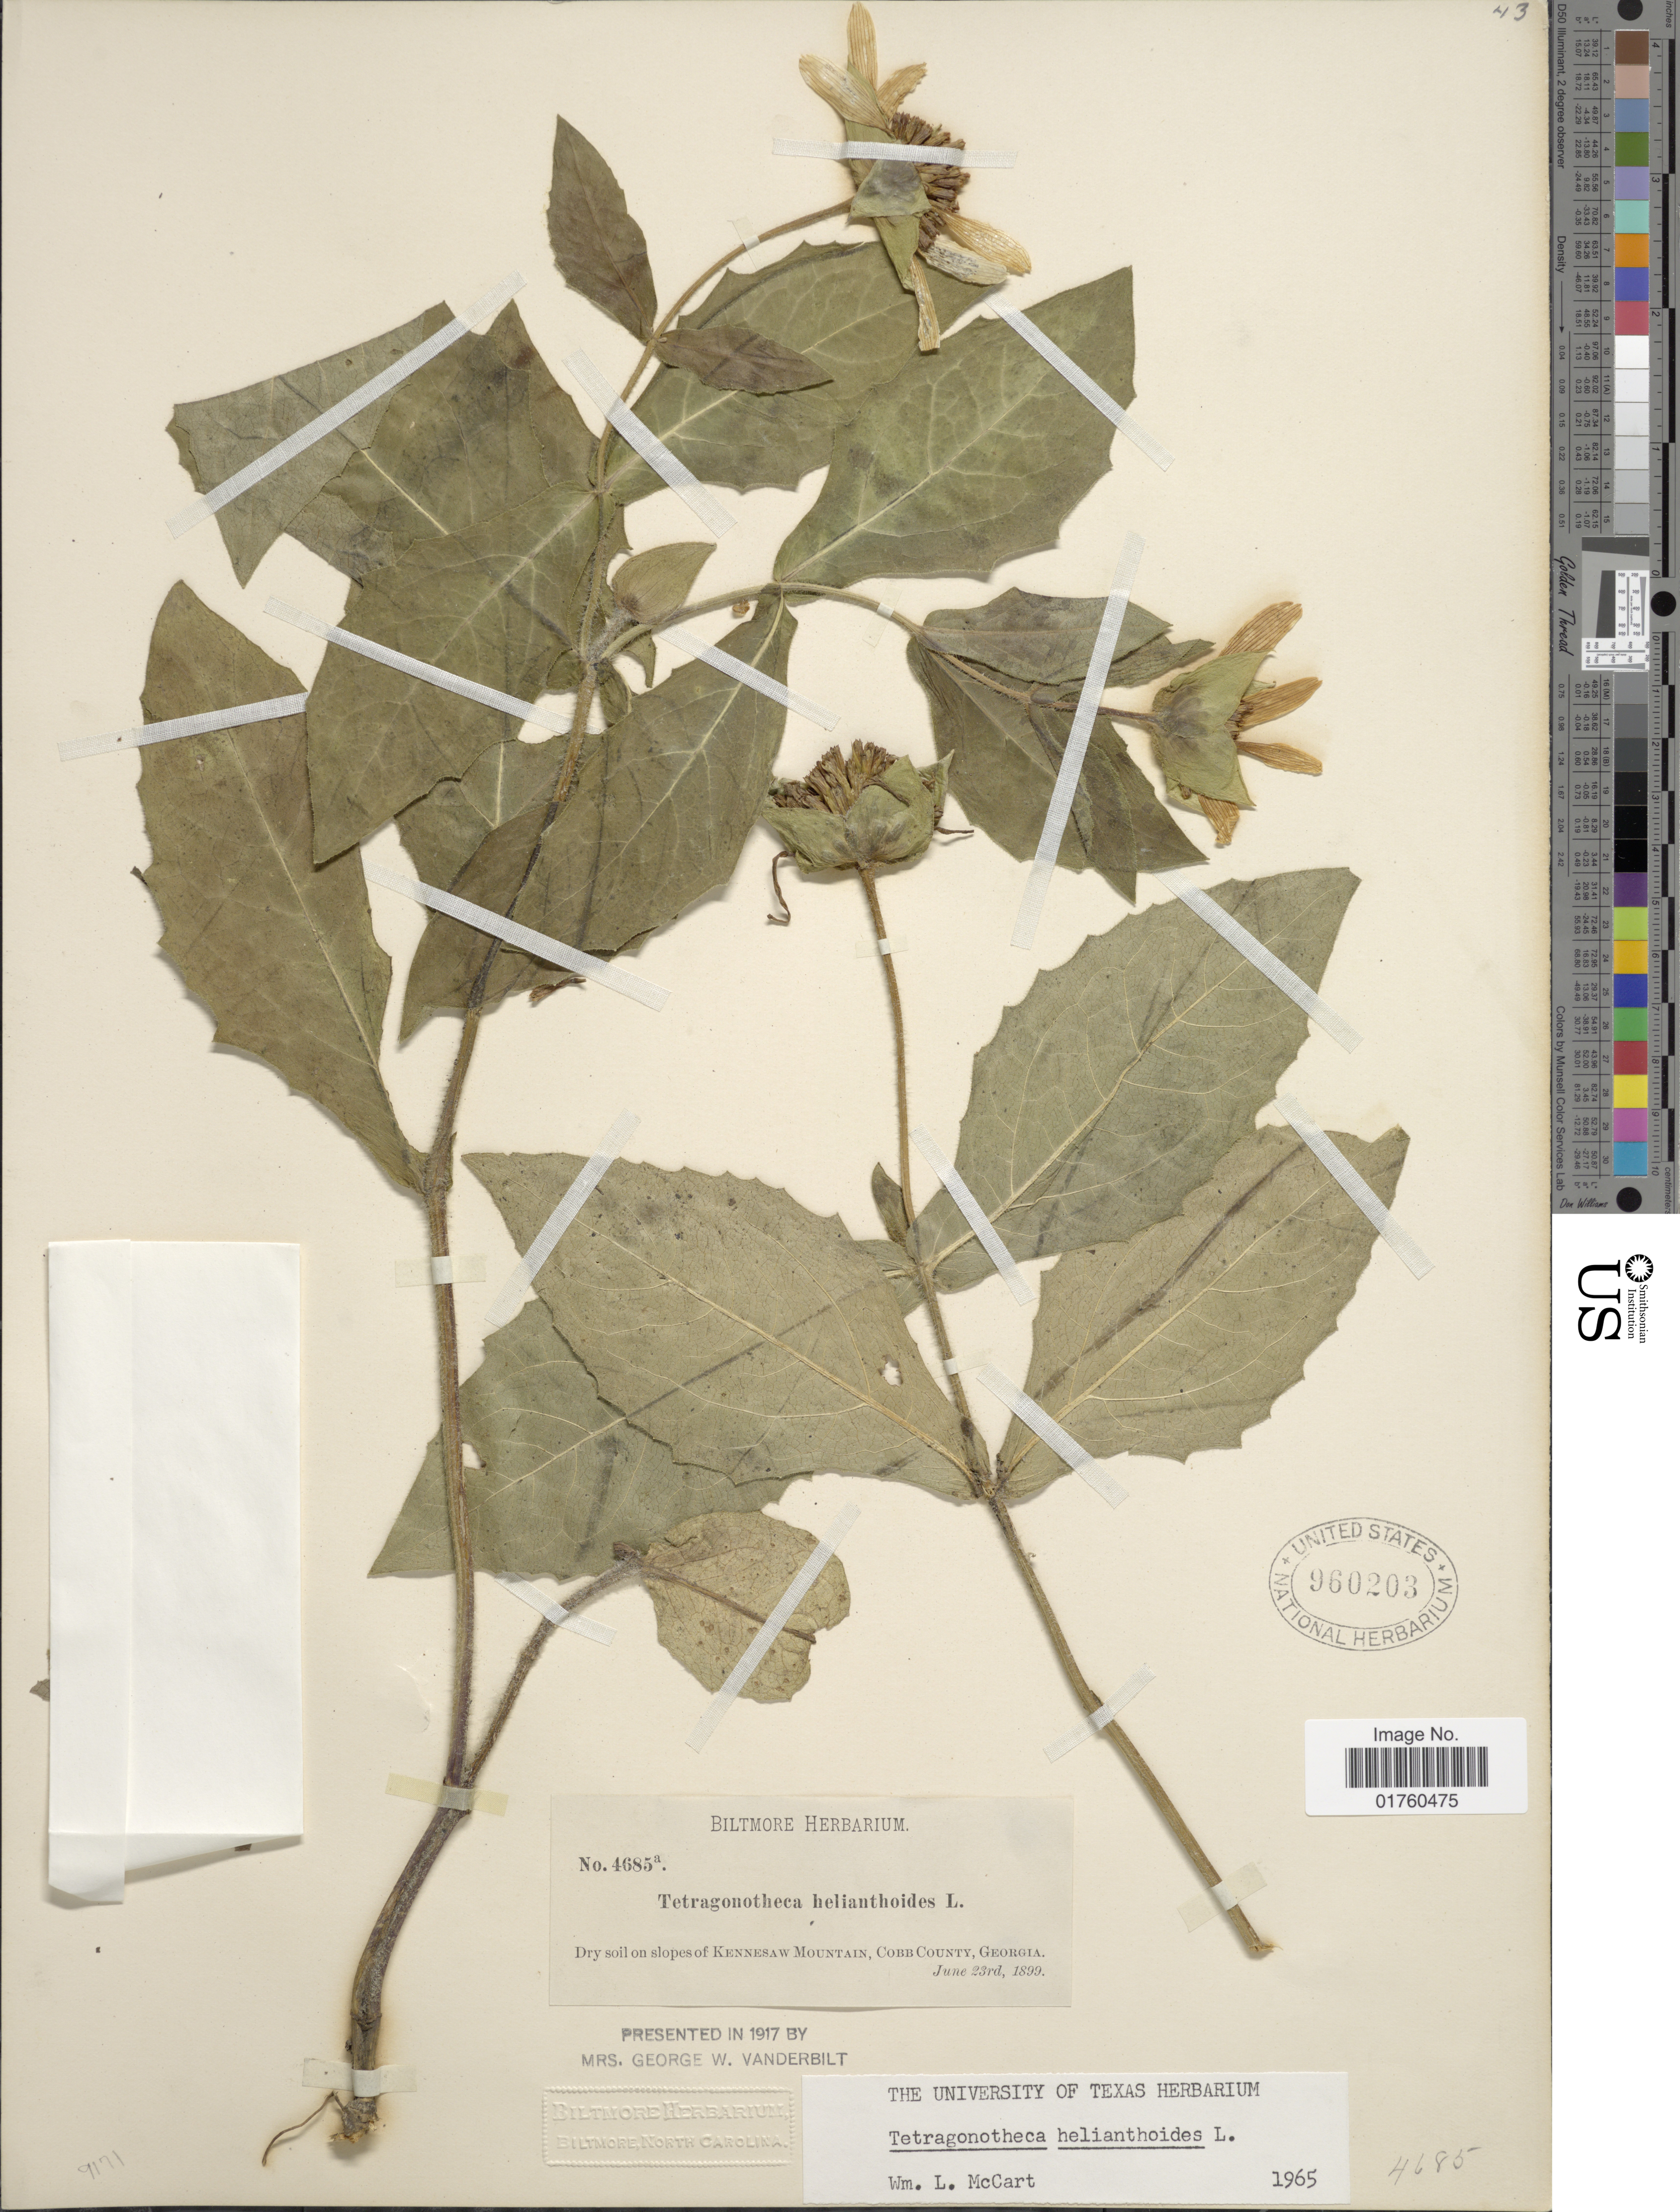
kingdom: Plantae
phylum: Tracheophyta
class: Magnoliopsida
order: Asterales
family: Asteraceae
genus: Tetragonotheca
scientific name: Tetragonotheca helianthoides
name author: L.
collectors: ex herb. Biltmore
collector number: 4685a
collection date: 1899-06-23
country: United States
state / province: Georgia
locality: Kennesaw Mountain, Cobb County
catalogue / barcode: US 960203